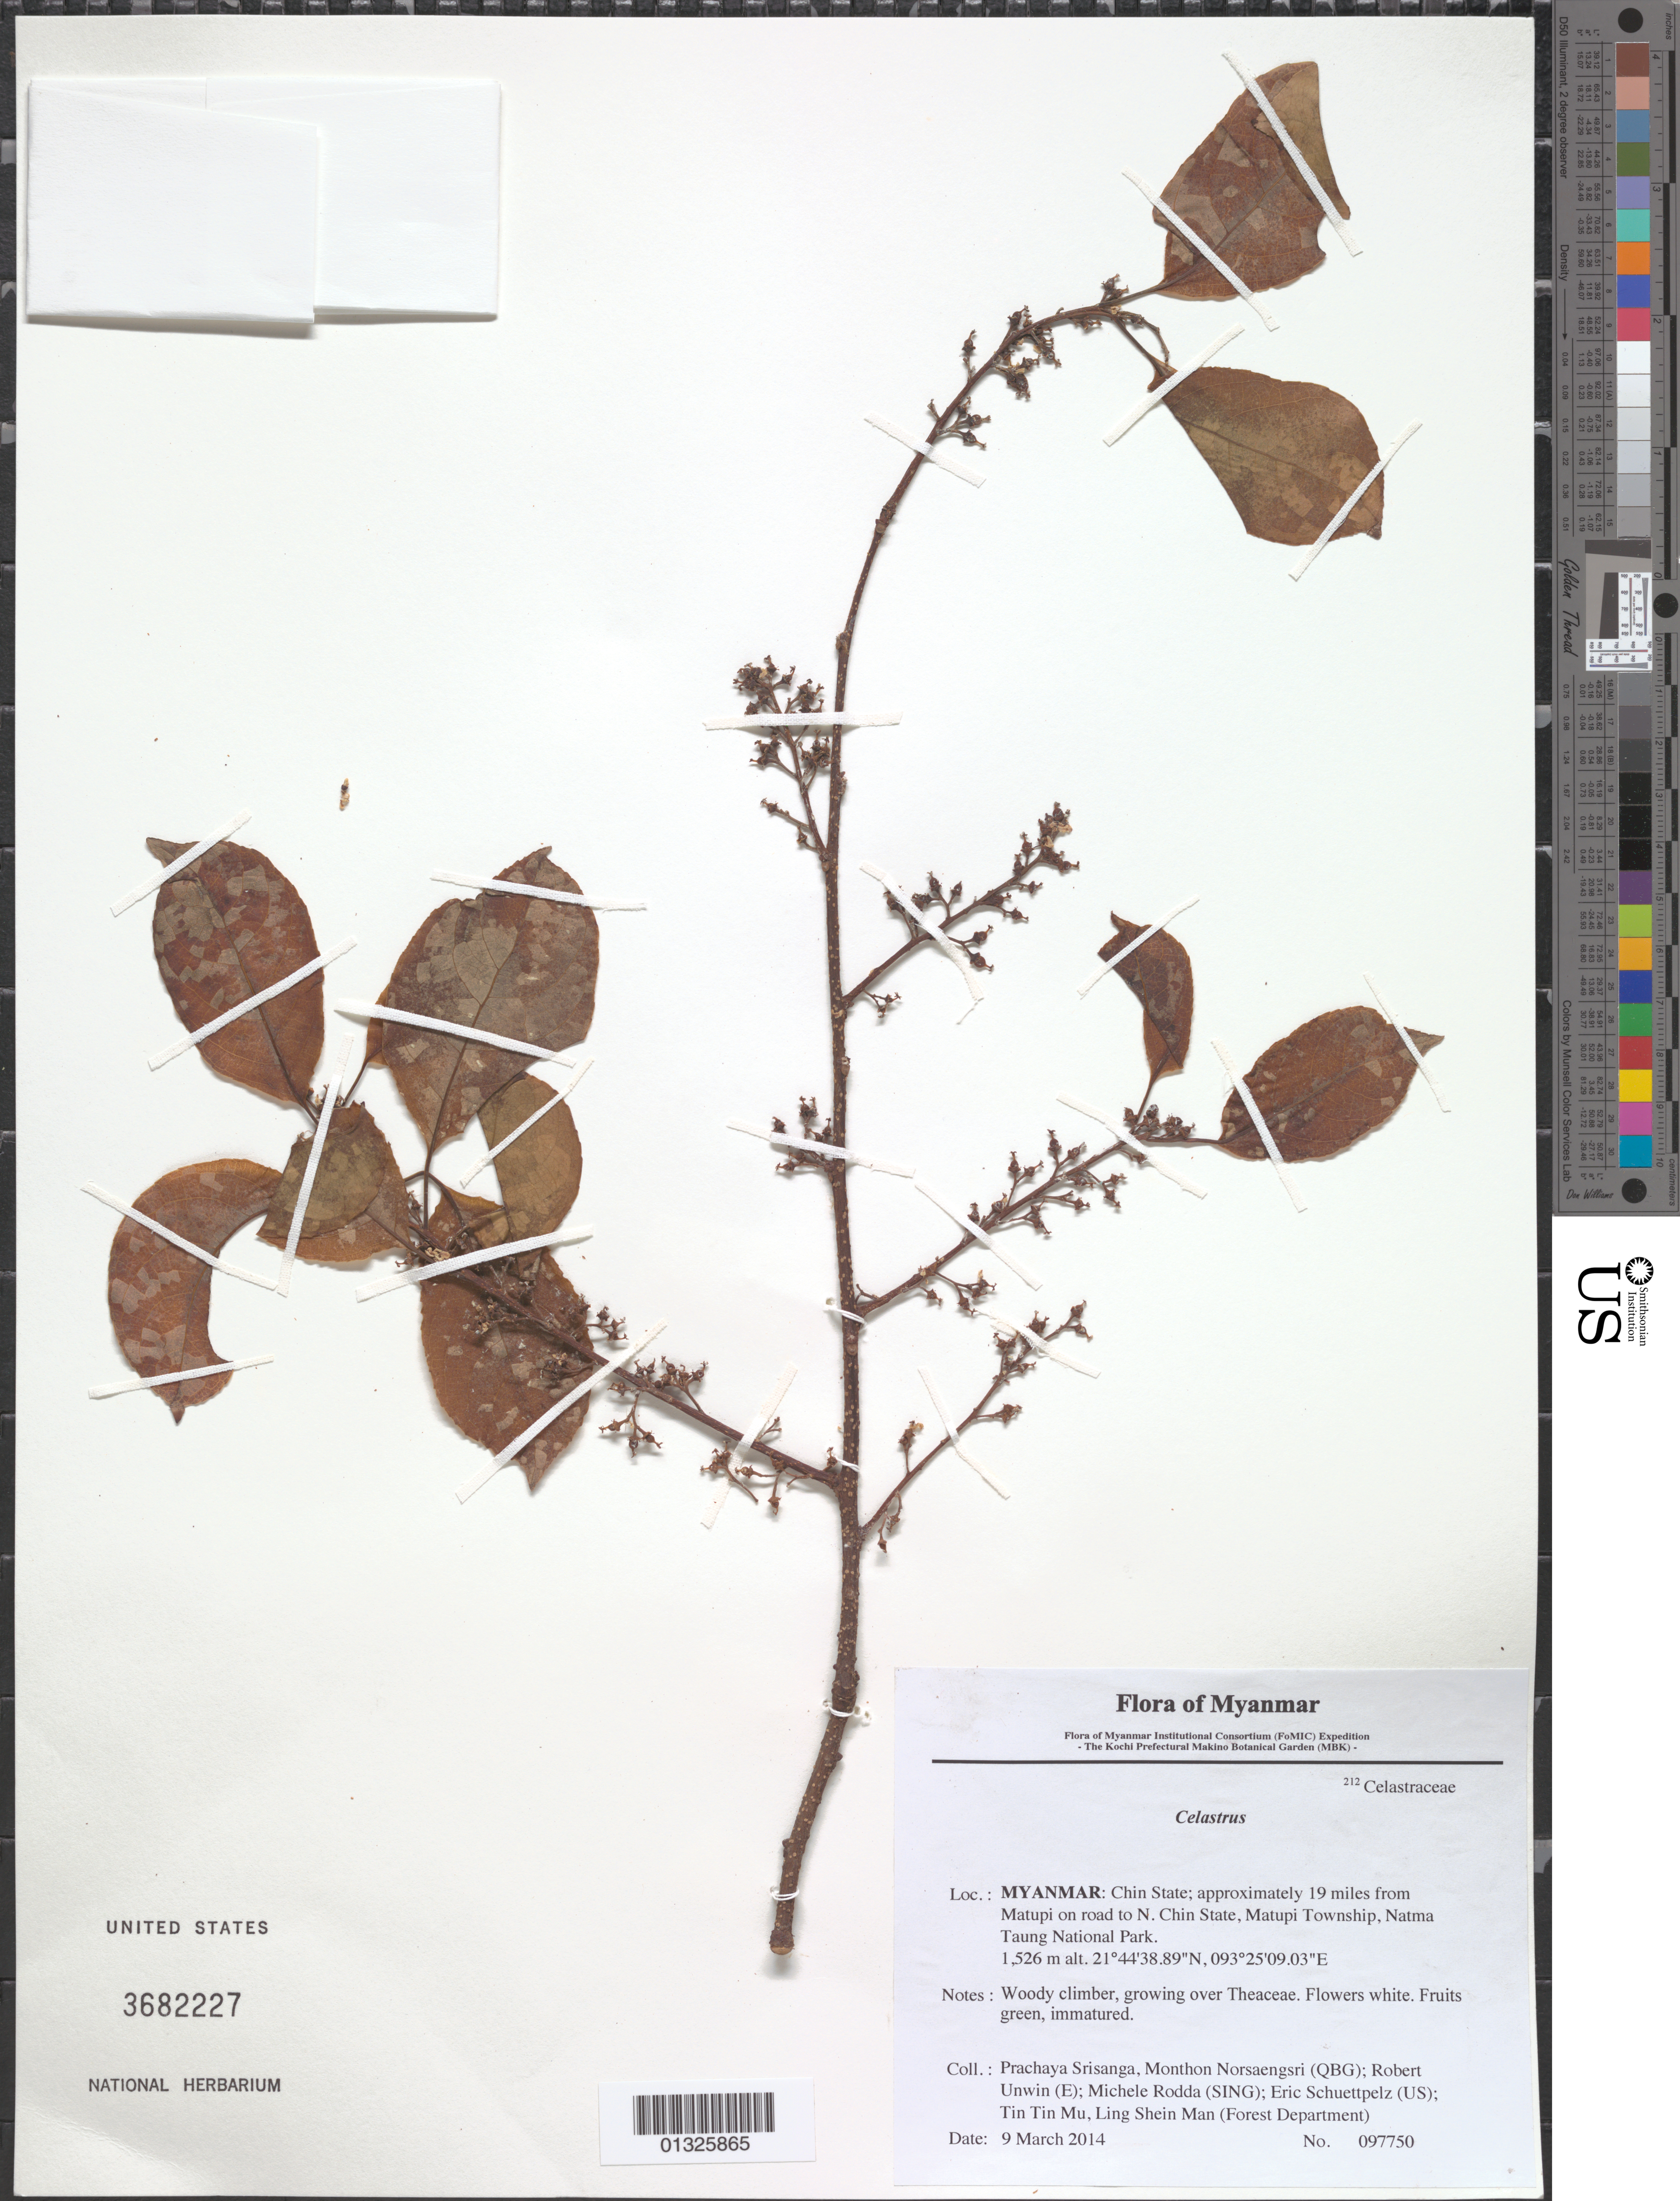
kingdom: Plantae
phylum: Tracheophyta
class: Magnoliopsida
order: Celastrales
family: Celastraceae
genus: Celastrus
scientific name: Celastrus sp.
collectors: P. Srisanga, M. Norsaengsri, R. Unwin, M. Rodda, E. Schuettpelz, Tin Tin Mu & Ling Shein Man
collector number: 97750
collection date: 2014-03-09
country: Myanmar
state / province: Chin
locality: Approximately 19 miles from Matupi on road to N. Chin State, Matupi Township, Natma Taung National Park.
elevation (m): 1526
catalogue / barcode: US 3682227